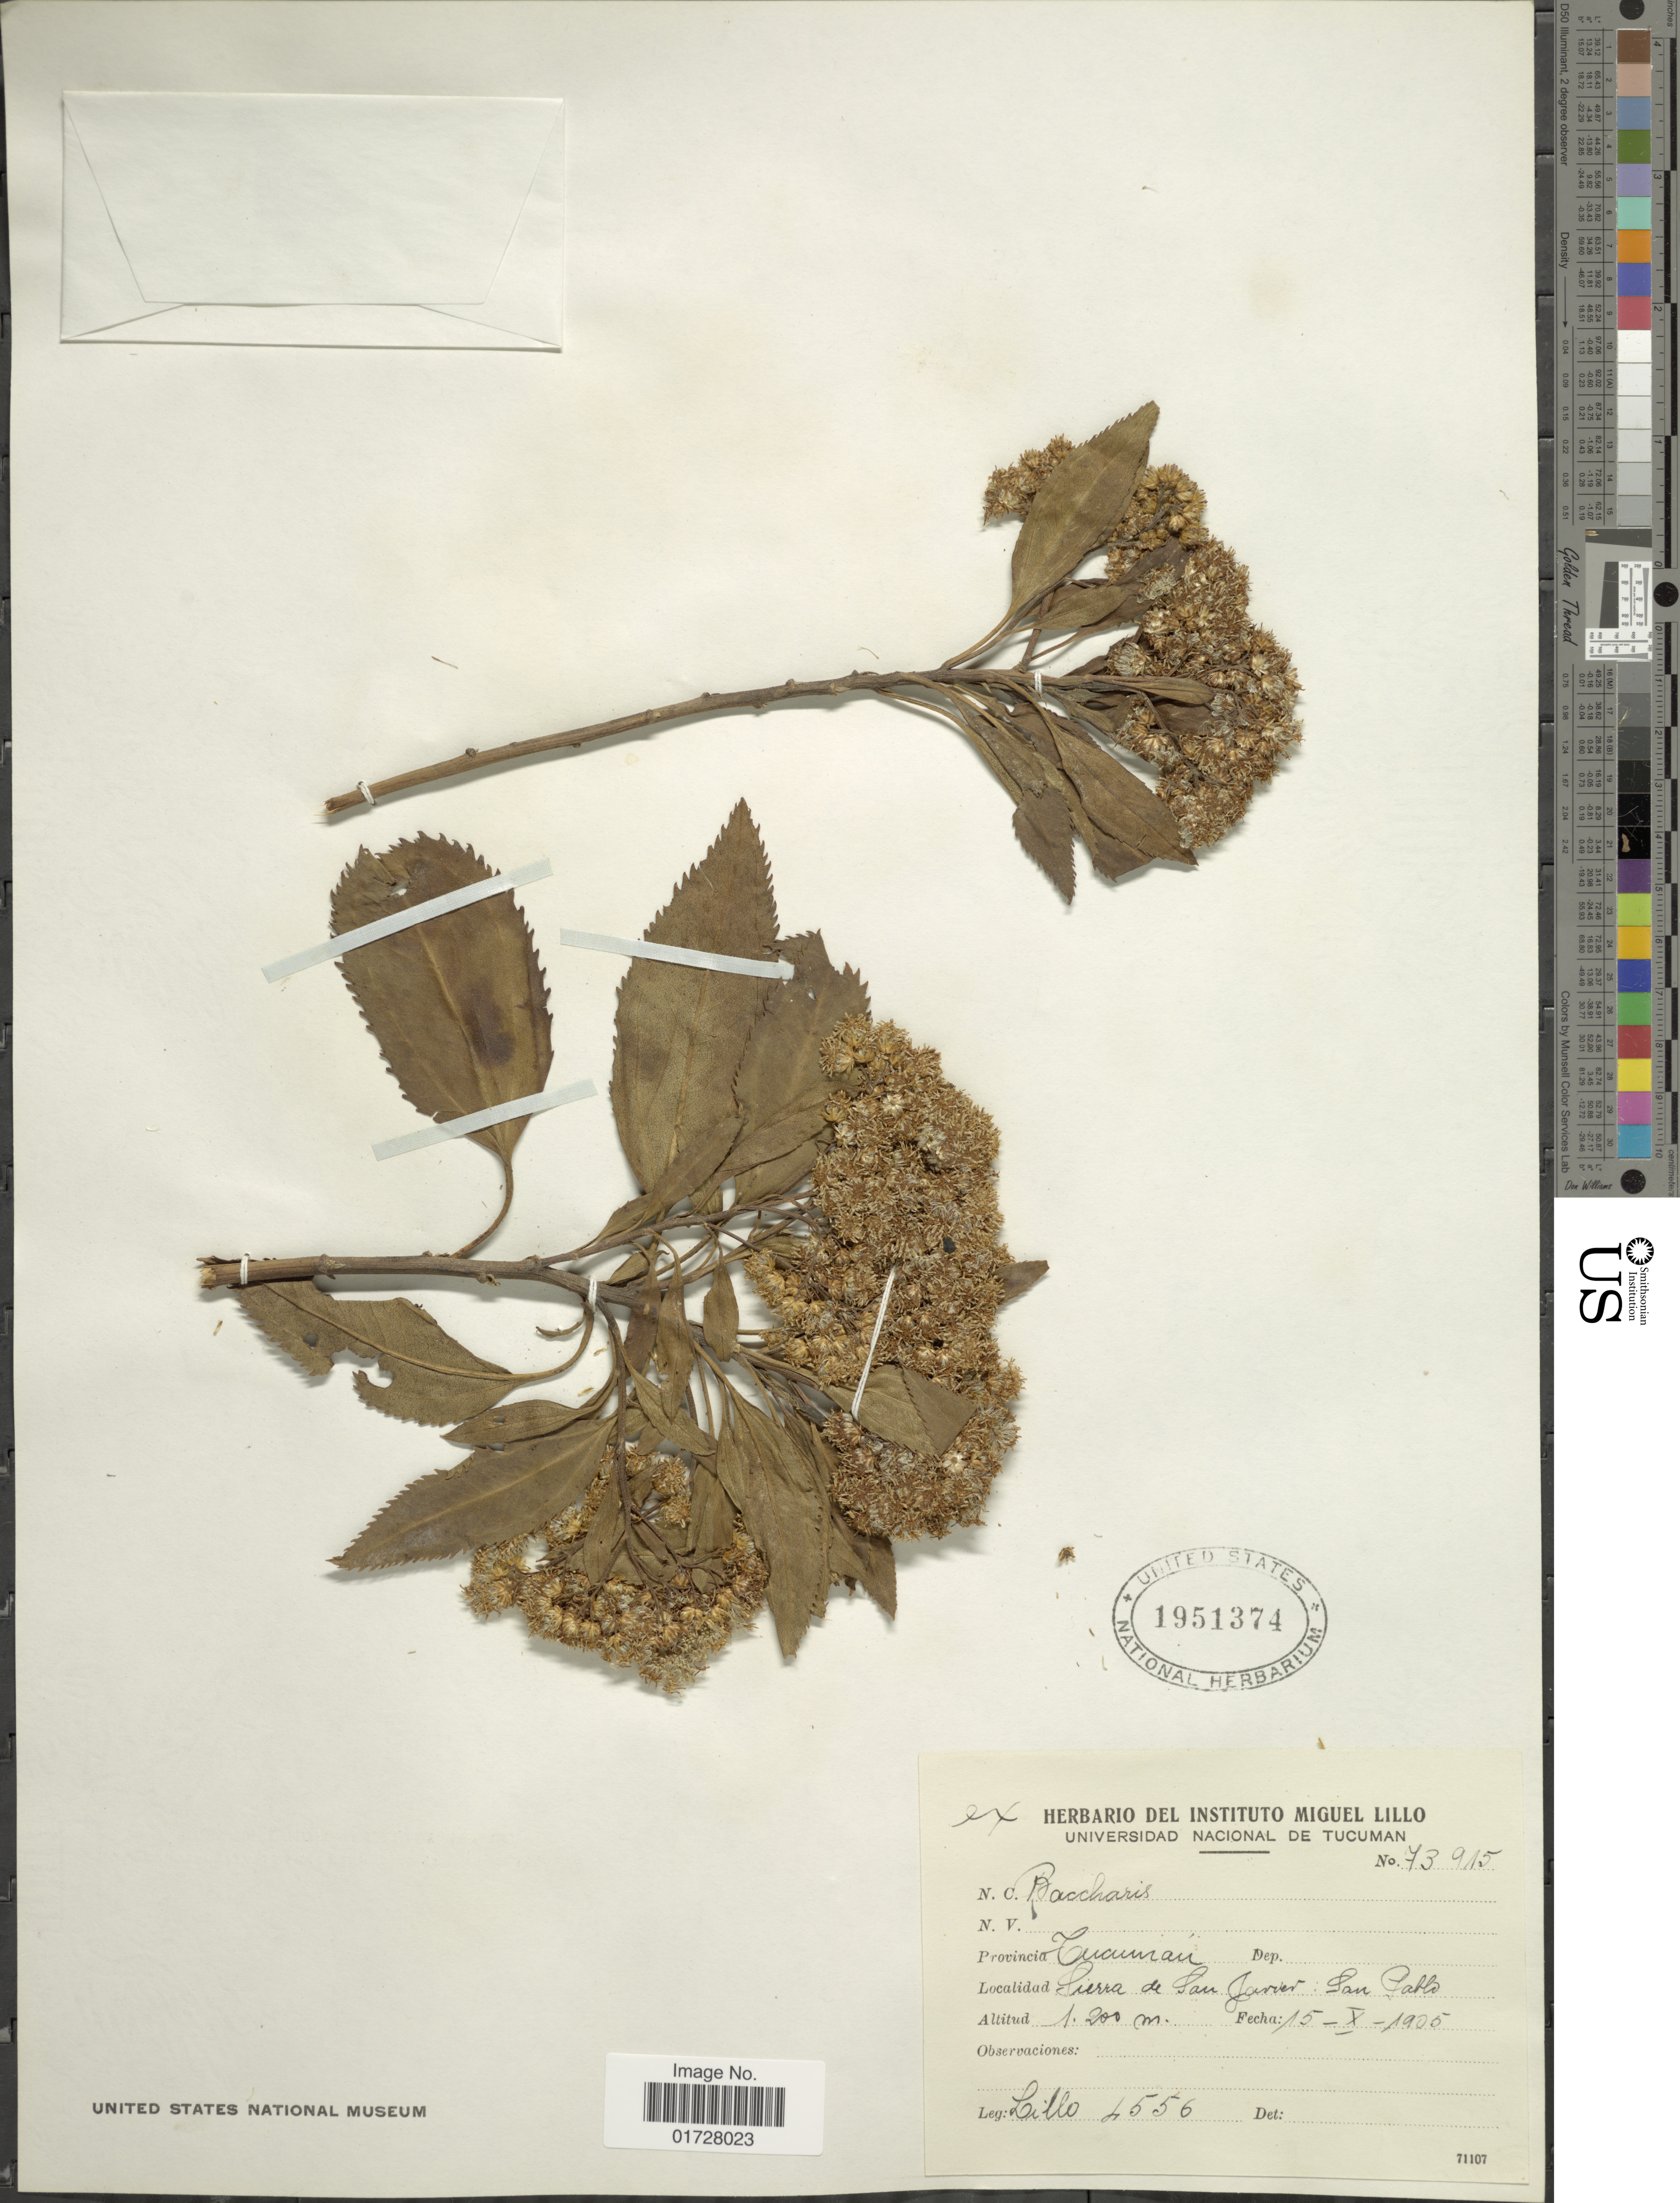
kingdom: Plantae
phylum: Tracheophyta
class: Magnoliopsida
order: Asterales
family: Asteraceae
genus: Baccharis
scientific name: Baccharis sp.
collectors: -. Lillo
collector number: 4556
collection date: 1905-10-15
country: Argentina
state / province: Tucuman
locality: Sierra de San Javier, San Pablo.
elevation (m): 1200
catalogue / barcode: US 1951374